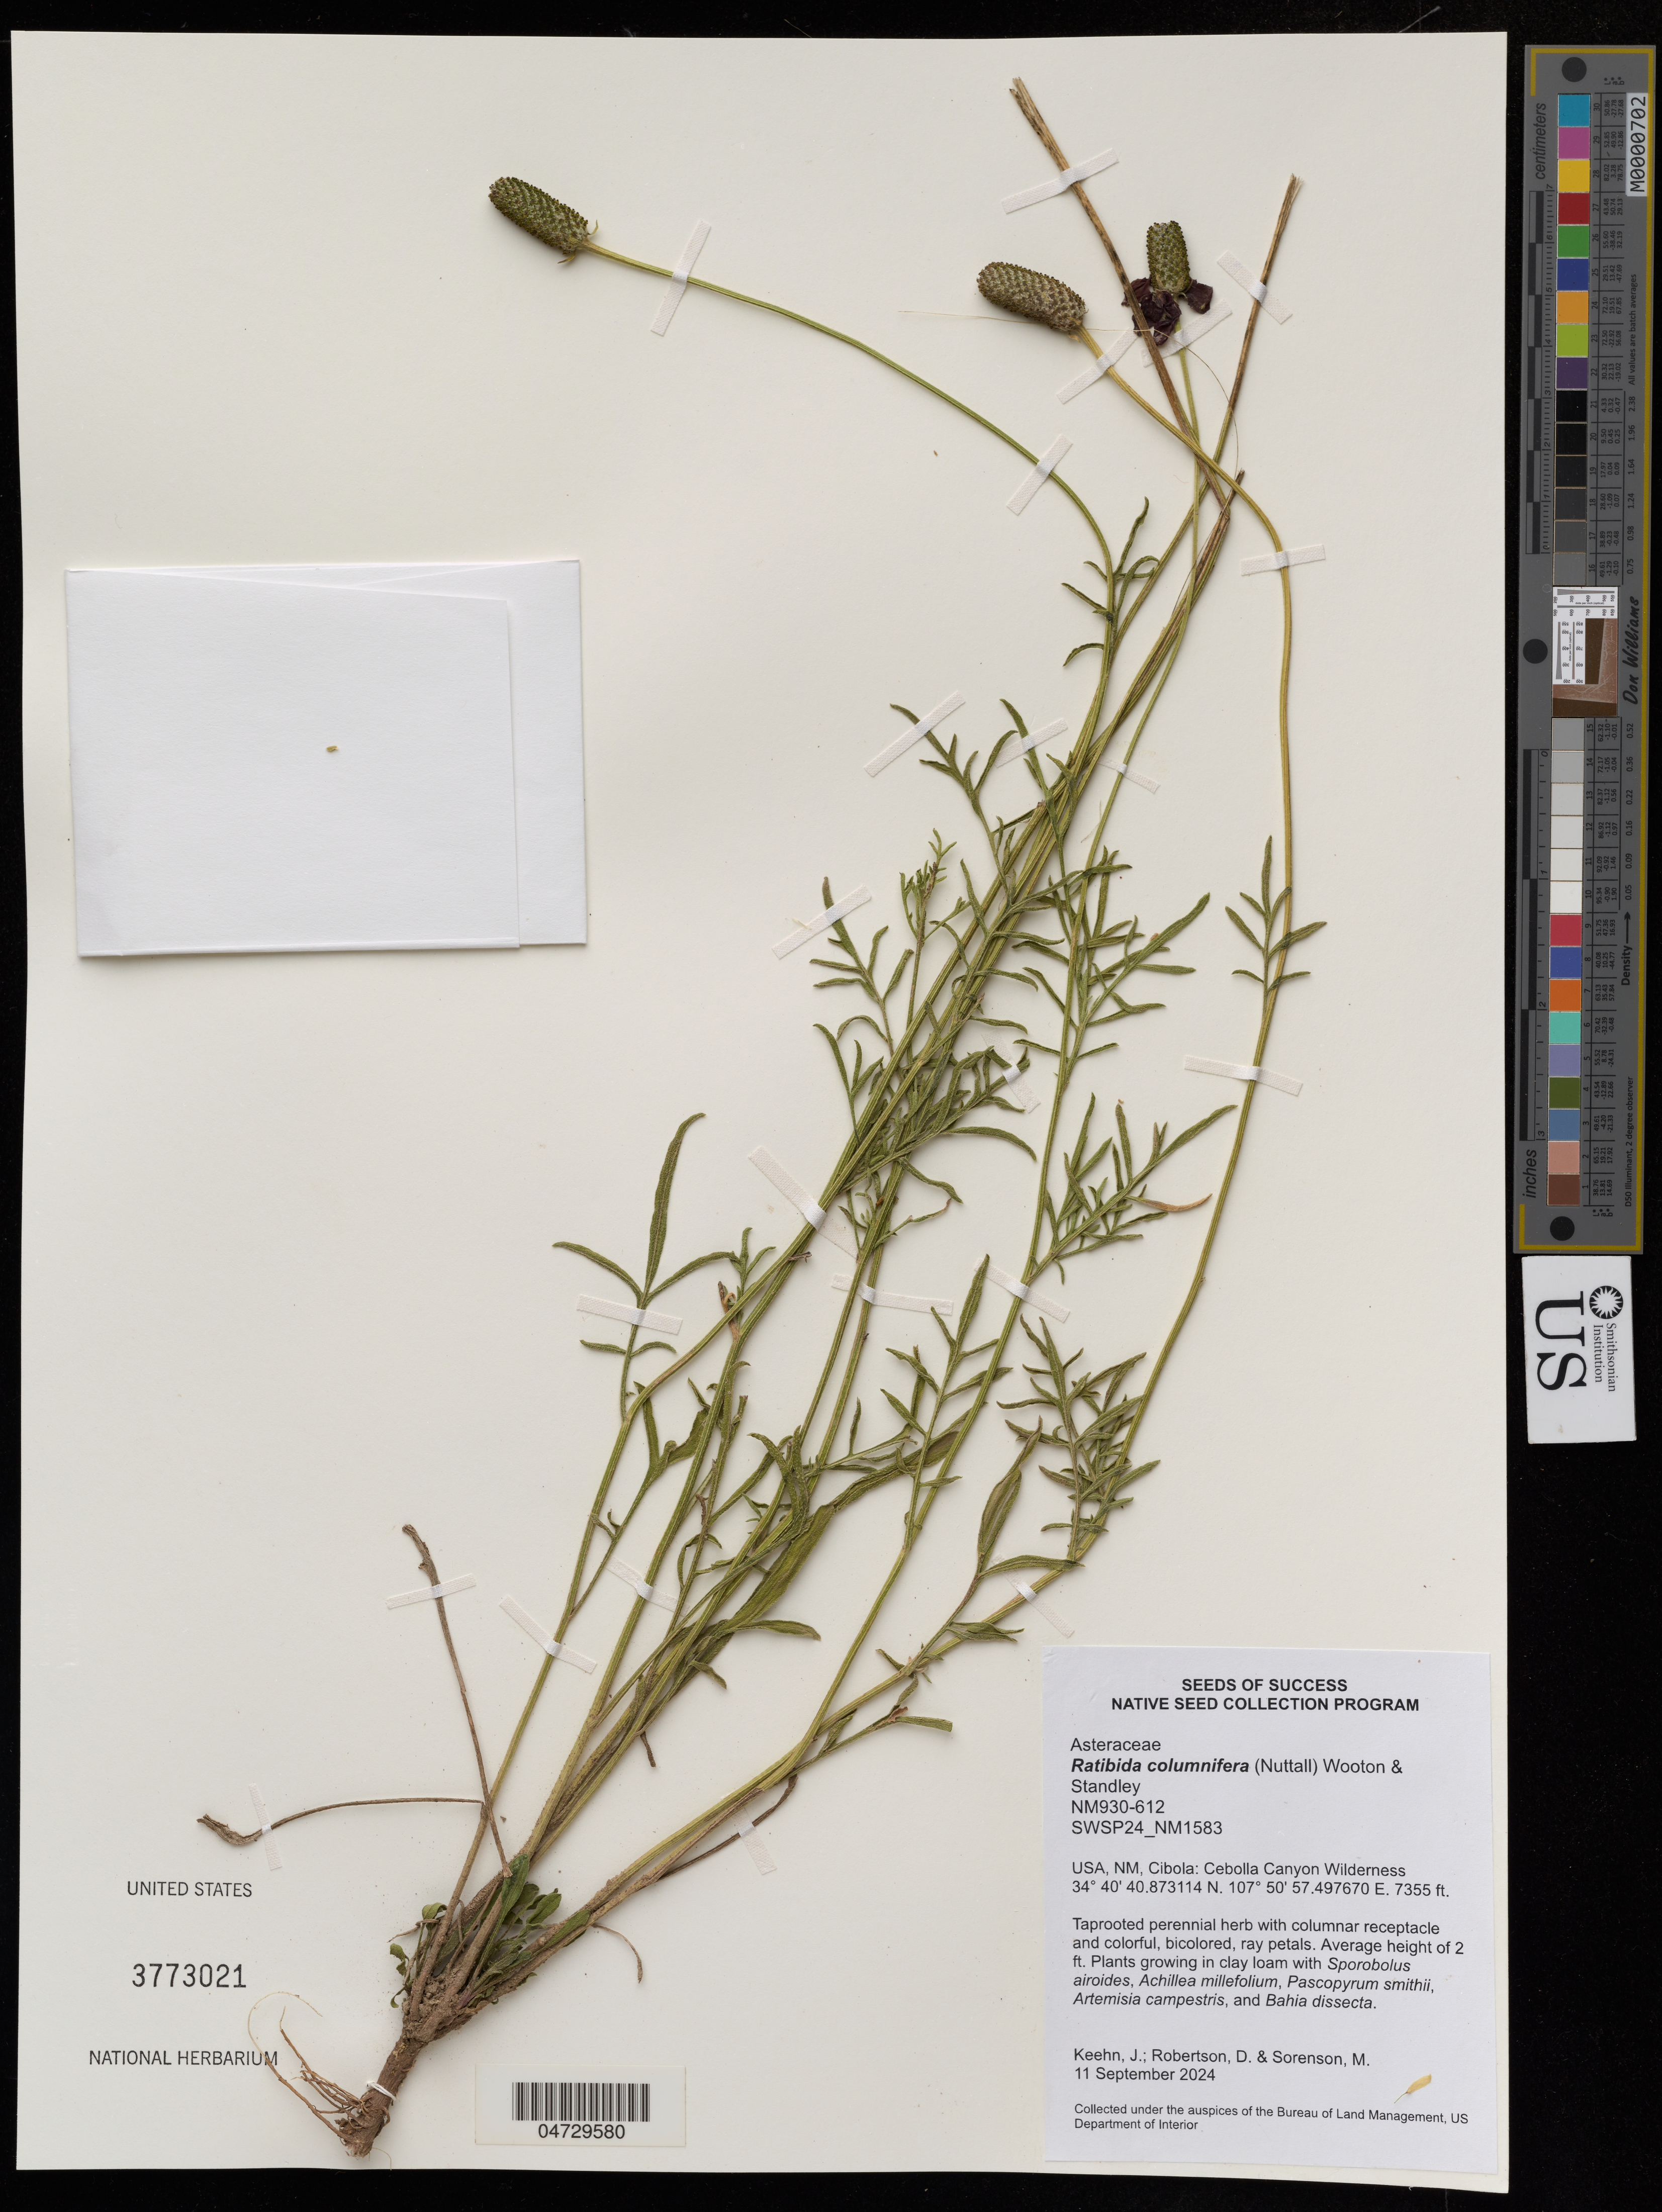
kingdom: Plantae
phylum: Tracheophyta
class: Magnoliopsida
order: Asterales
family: Asteraceae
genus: Ratibida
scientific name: Ratibida columnifera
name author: (Nutt.) Wooton & Standl.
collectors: J. Keehn, D. Robertson & M. Sorenson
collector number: NM930-612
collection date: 2024-09-11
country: United States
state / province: New Mexico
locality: Cibola: Cebolla Canyon Wilderness.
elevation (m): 2242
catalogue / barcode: US 3773021